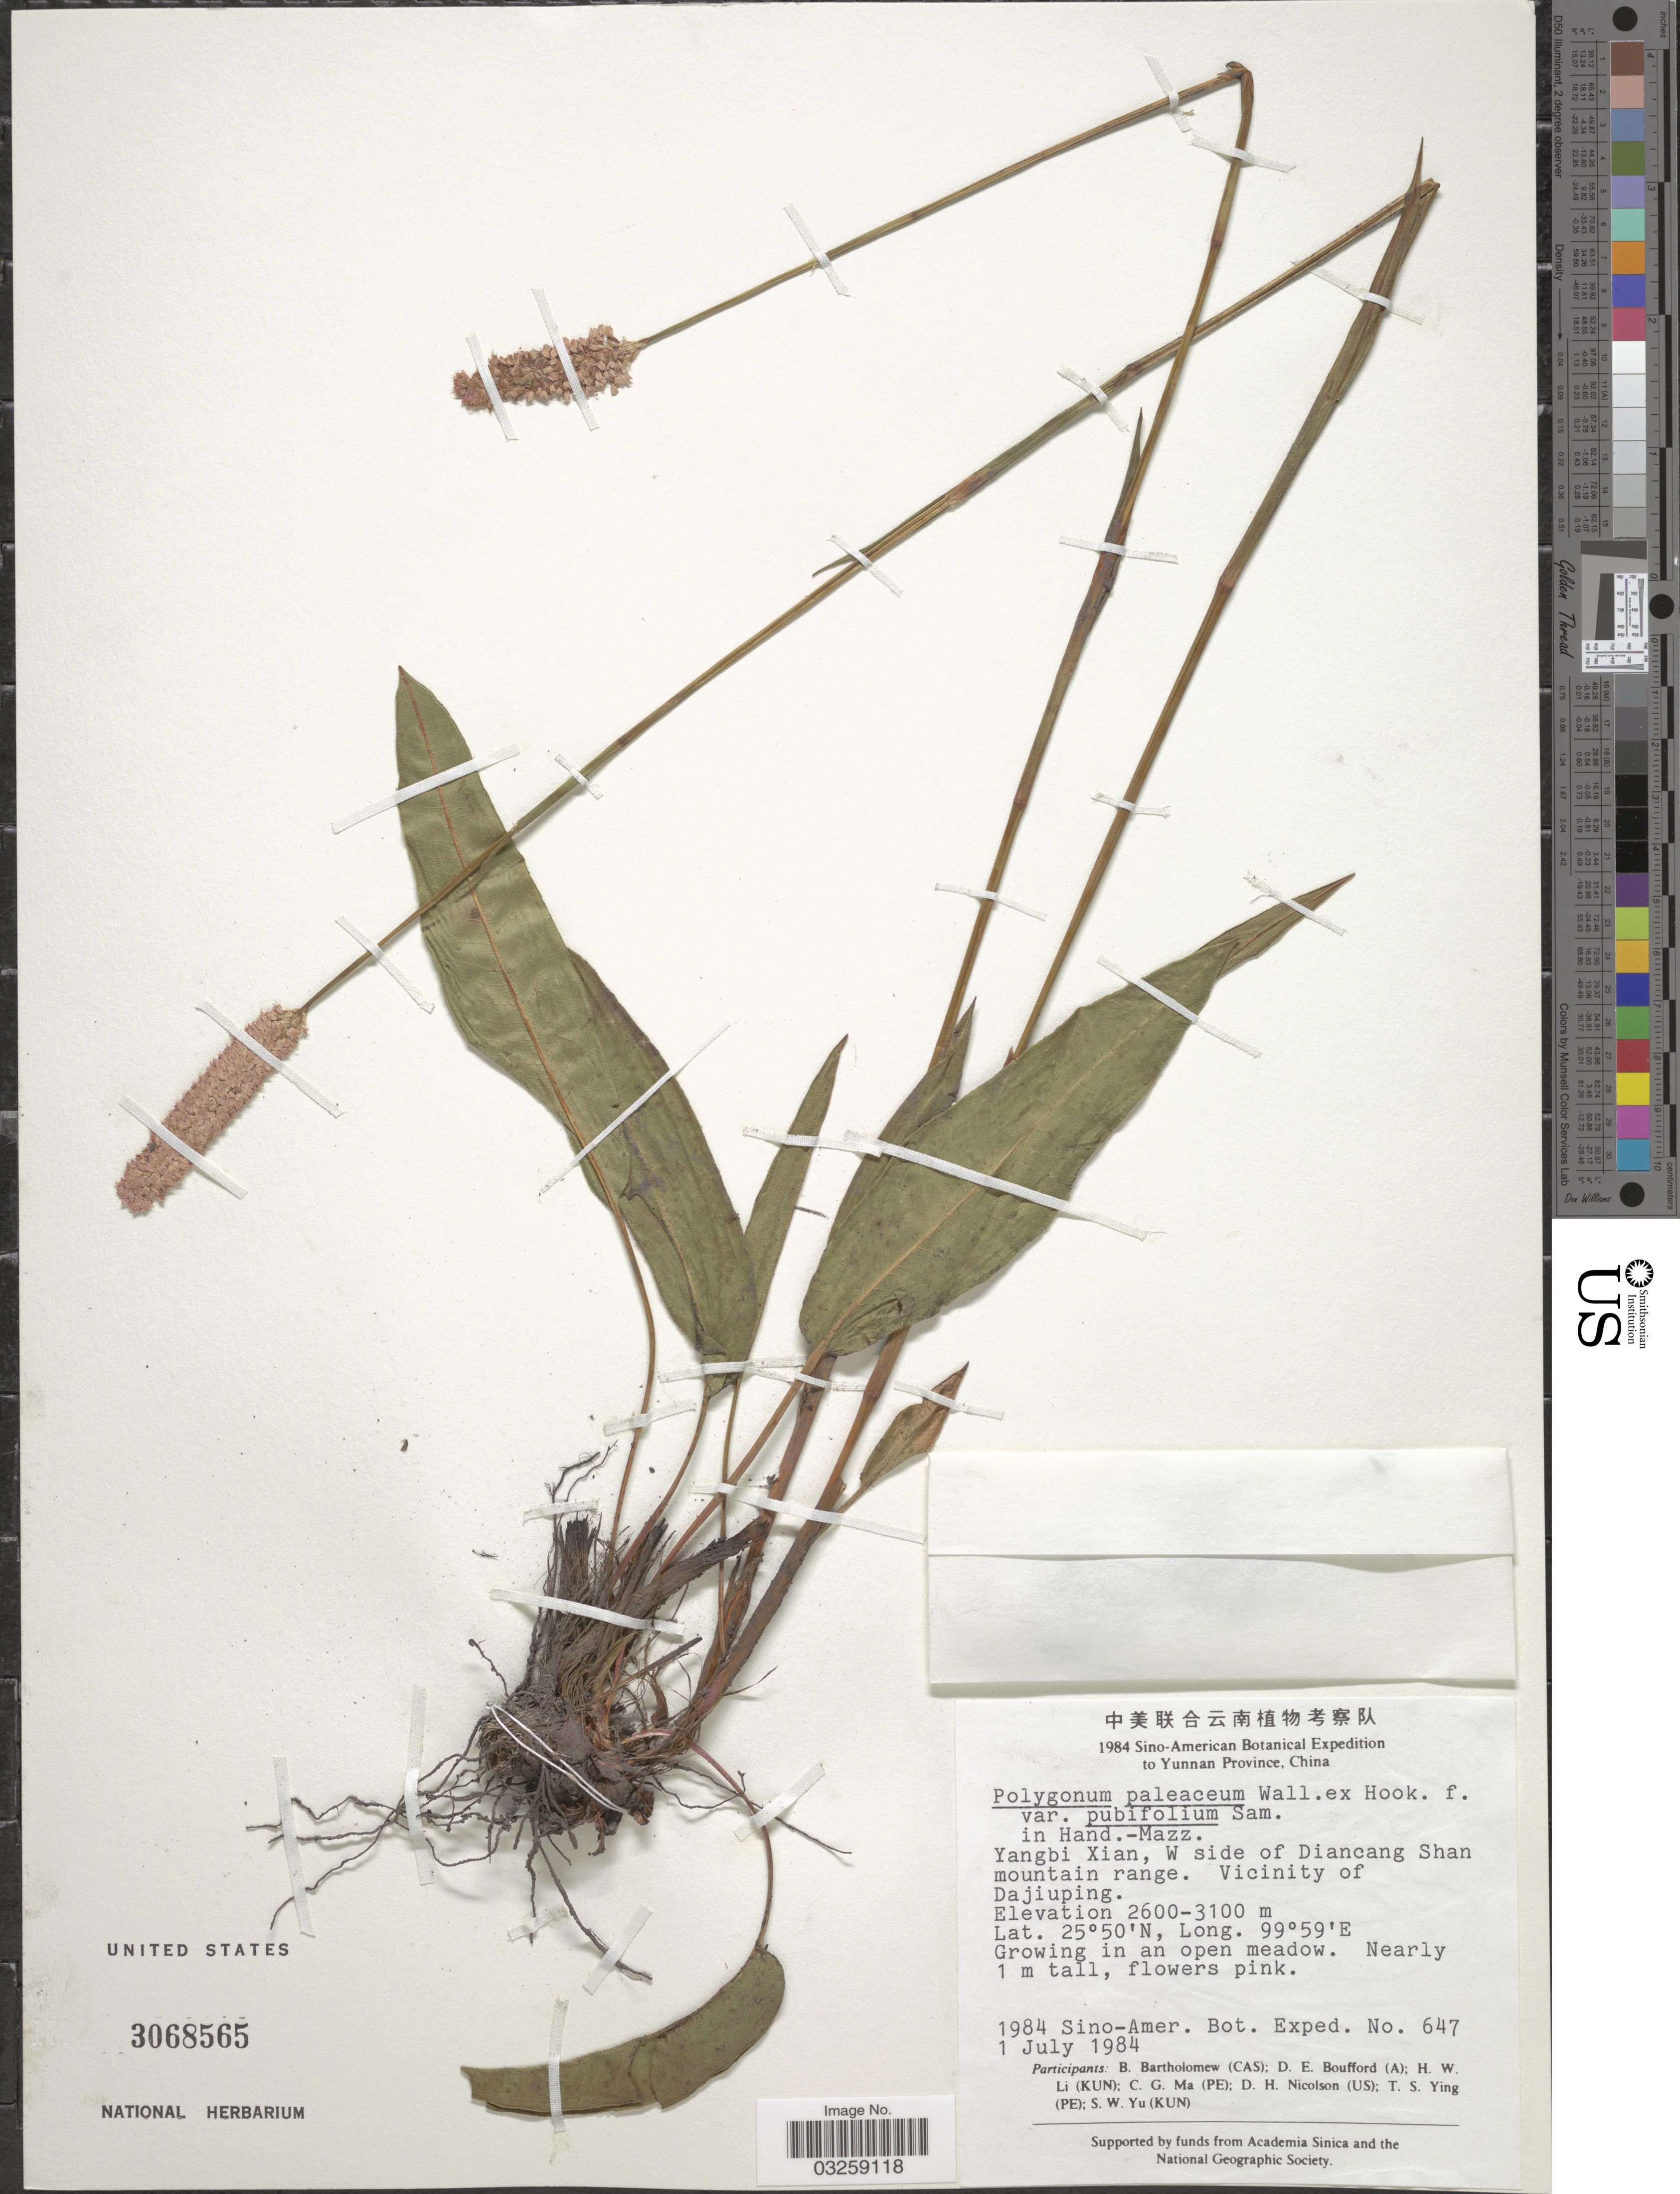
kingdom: Plantae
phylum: Tracheophyta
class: Magnoliopsida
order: Caryophyllales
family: Polygonaceae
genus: Bistorta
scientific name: Bistorta yunnanensis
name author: H. Gross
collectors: Sino-Amer. Bot. Exped. 1984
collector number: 647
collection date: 1984-07-01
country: China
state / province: Yunnan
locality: Yangbi Xian, W side of Diancang Shan mountain range. Vicinity of Dajiuping.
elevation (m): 2600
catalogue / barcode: US 3068565